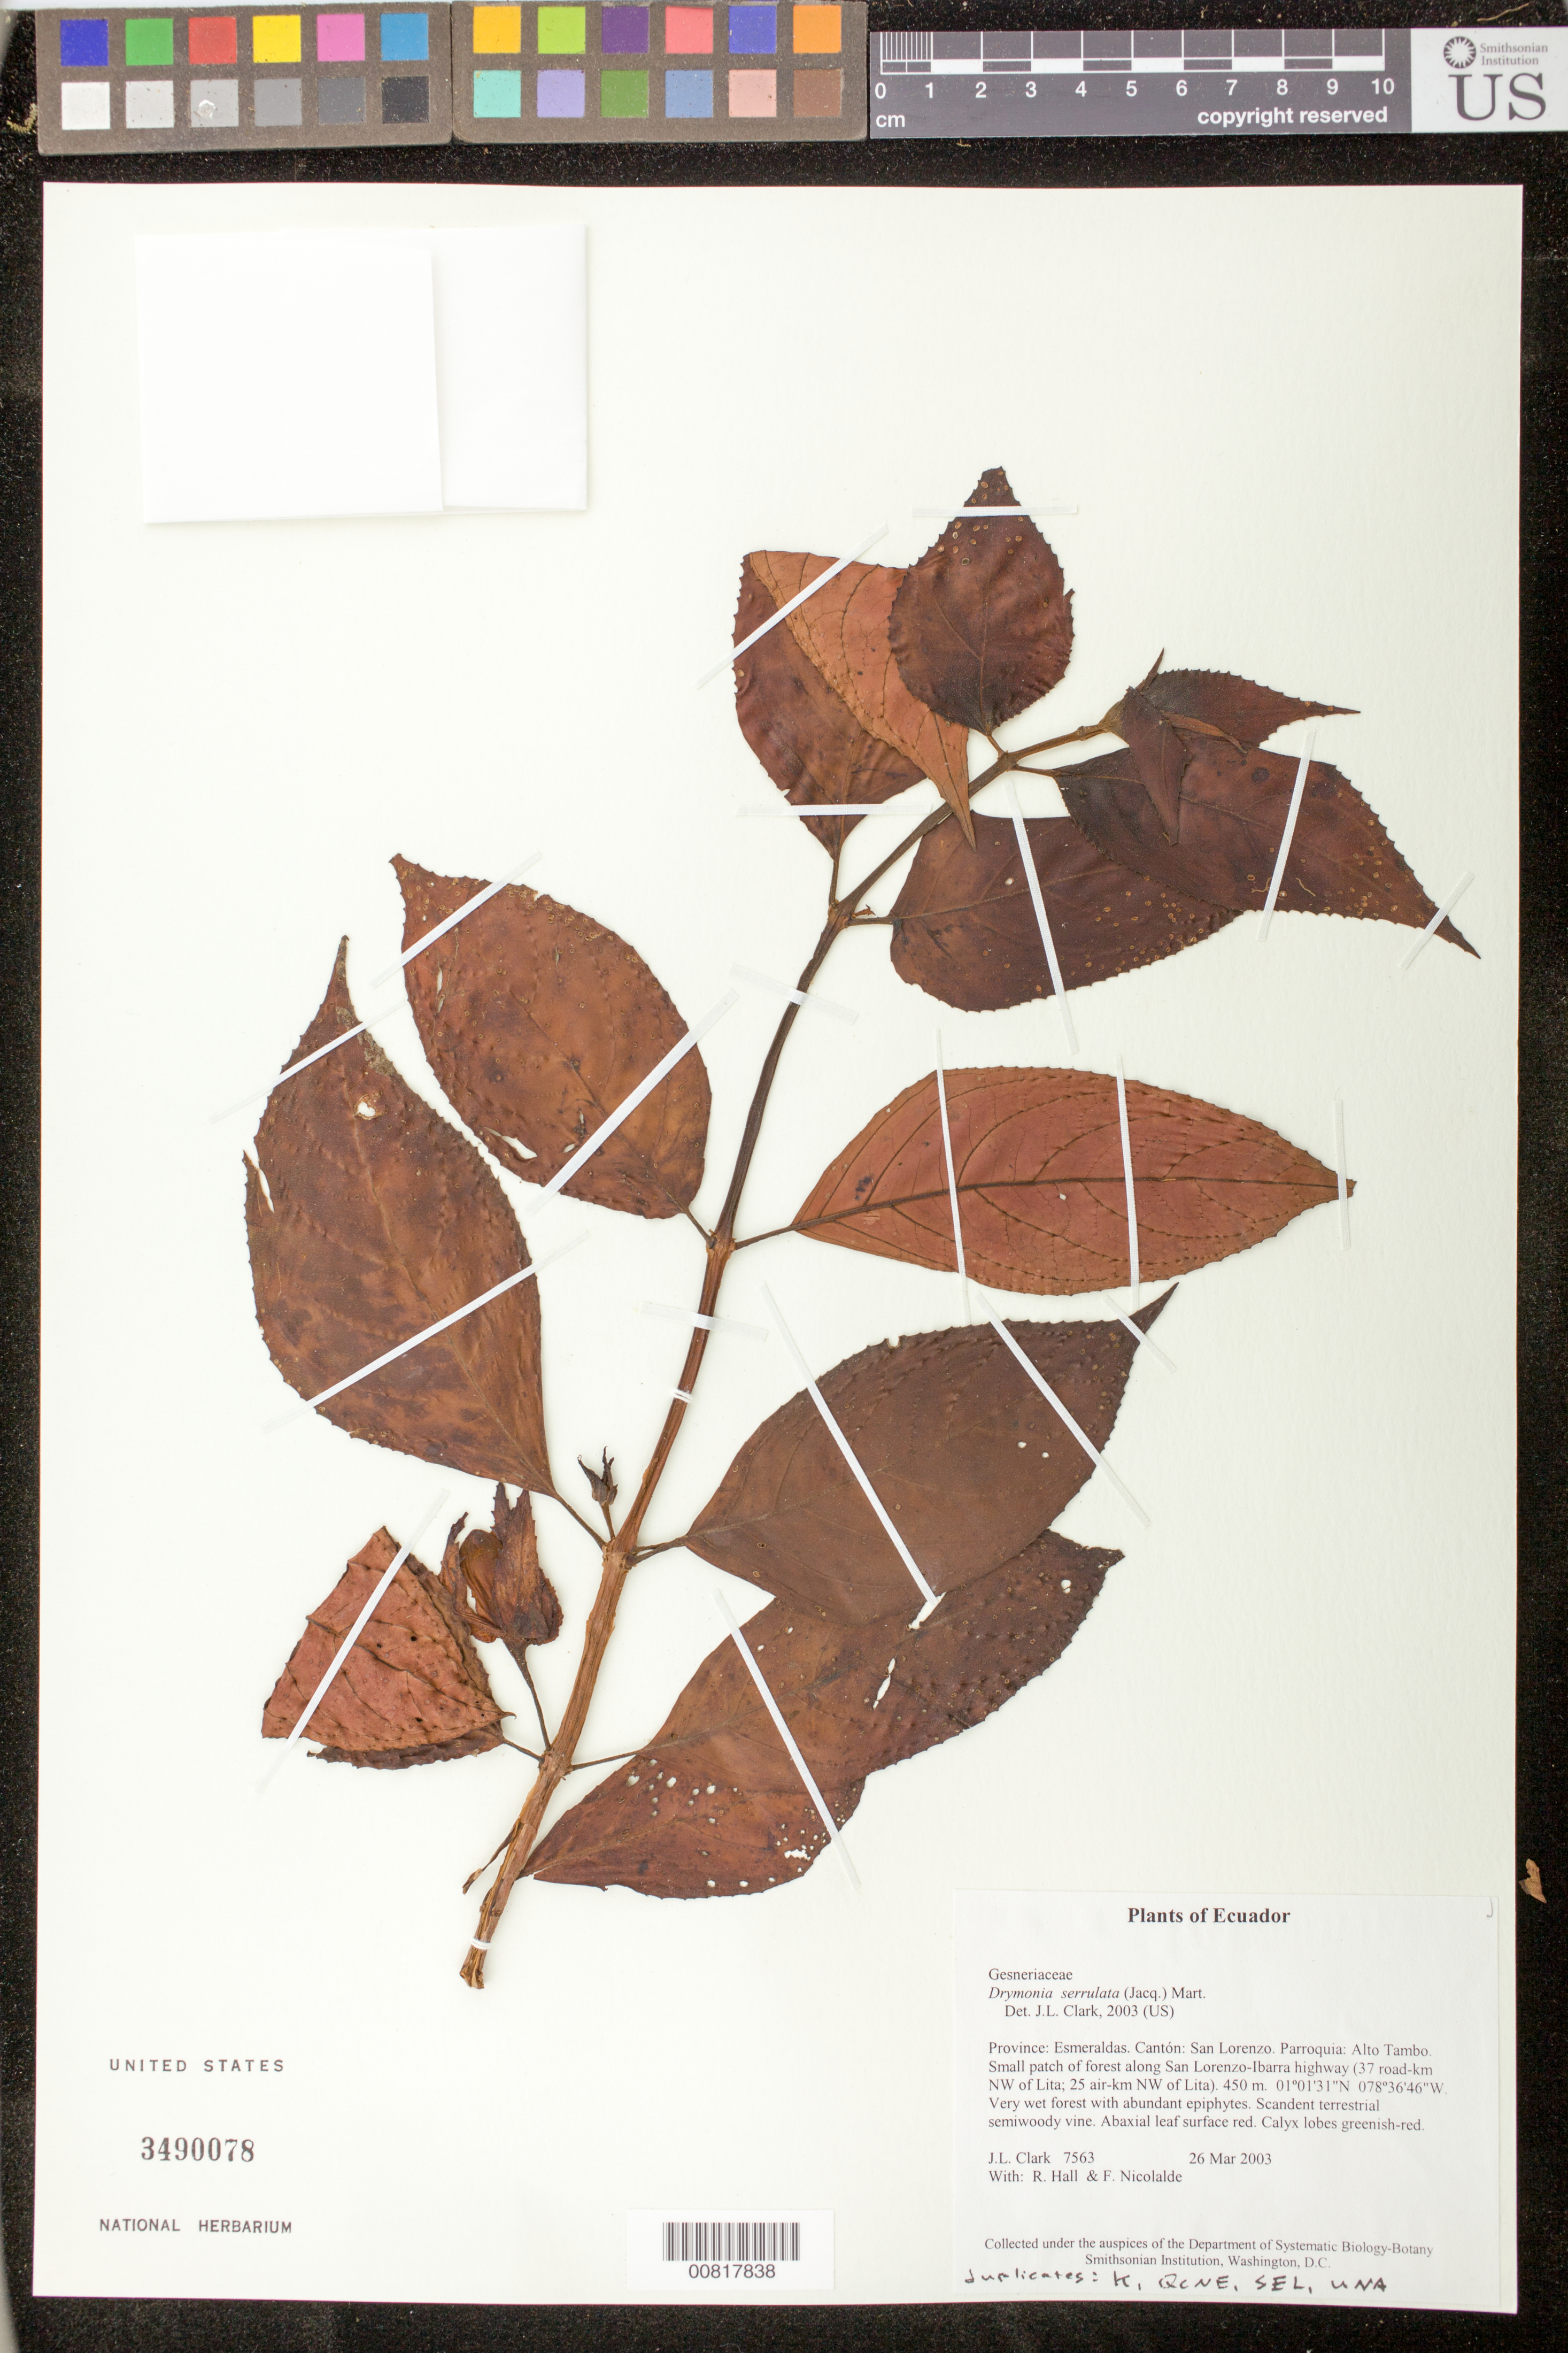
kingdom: Plantae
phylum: Tracheophyta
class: Magnoliopsida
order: Lamiales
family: Gesneriaceae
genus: Drymonia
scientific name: Drymonia serrulata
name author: (Jacq.) Mart.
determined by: Clark, J. L., (SEL), The Marie Selby Botanical Garden (UNITED STATES)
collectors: J. L. Clark, R. Hall & F. Nicolalde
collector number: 7563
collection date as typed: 26 Mar 2003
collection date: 2003-03-26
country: Ecuador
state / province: Esmeraldas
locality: San Lorenzo. Parroquia: Alto Tambo. Small patch of forest along San Lorenzo-Ibarra highway (37 road-km NW of Lita; 25 air-km NW of Lita).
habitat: Very wet forest with abundant epiphytes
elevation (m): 450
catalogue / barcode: US 3490078